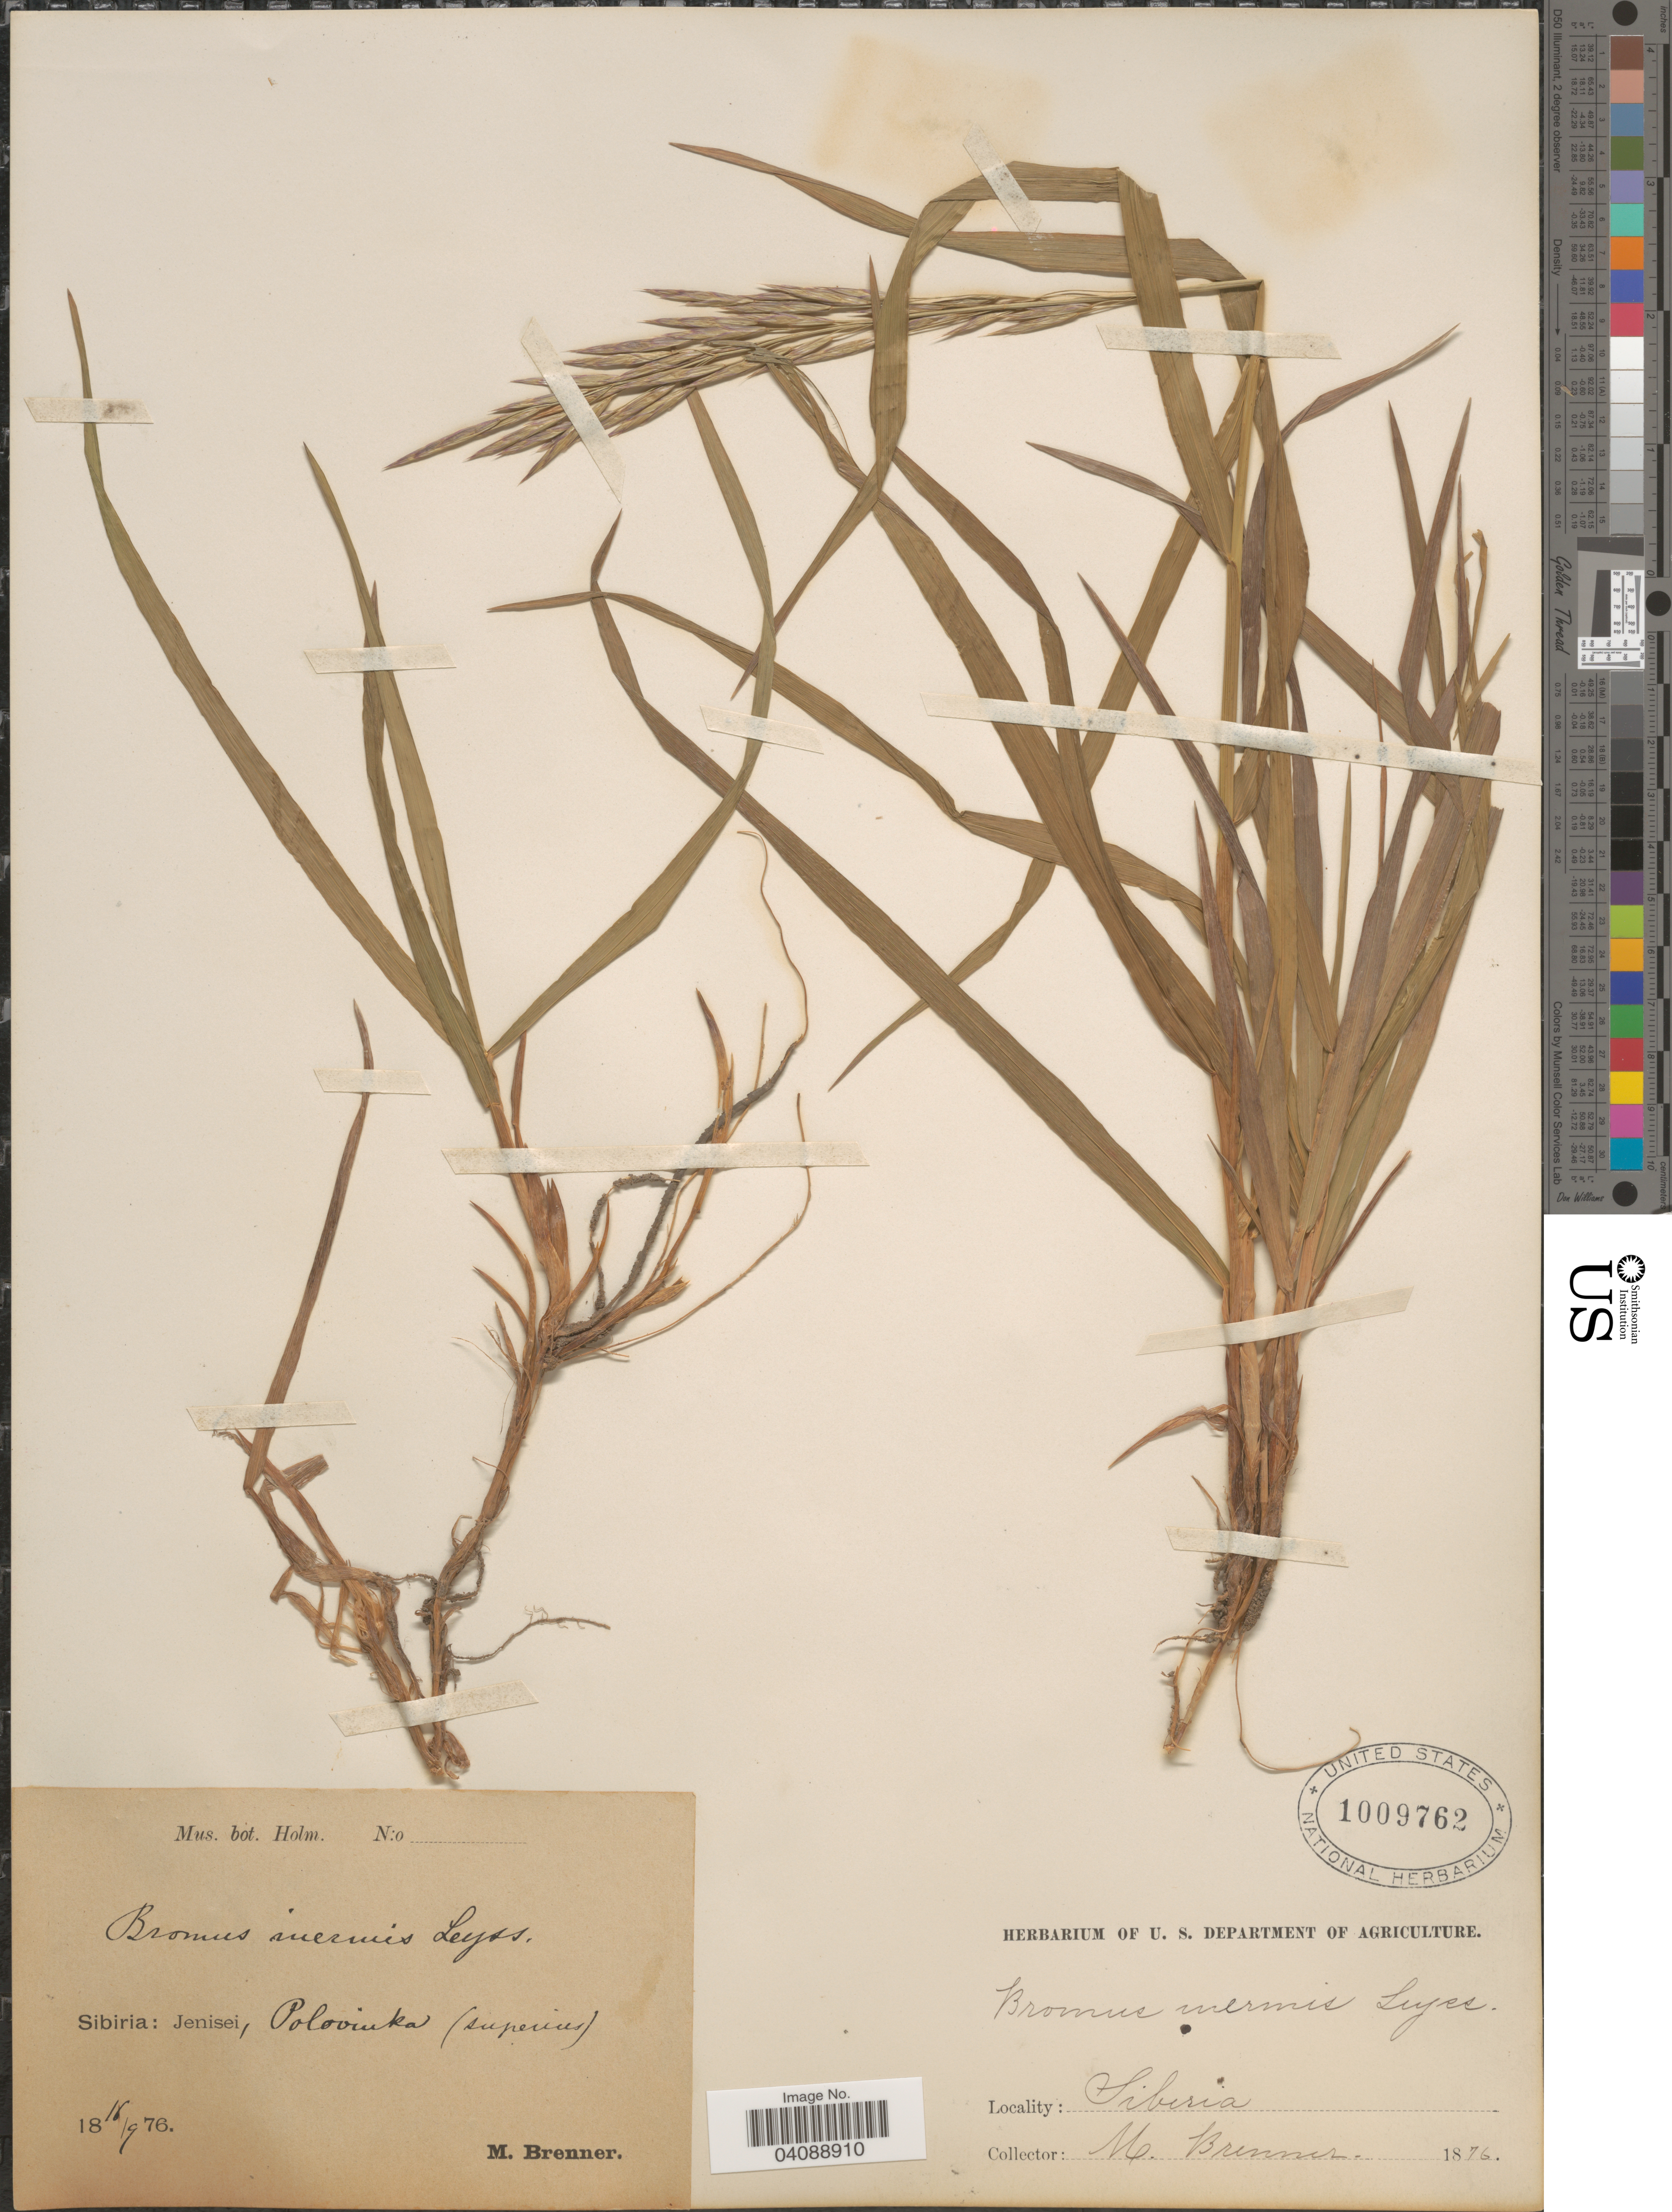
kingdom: Plantae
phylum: Tracheophyta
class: Liliopsida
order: Poales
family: Poaceae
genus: Bromus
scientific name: Bromus inermis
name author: Leyss.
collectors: M. Brenner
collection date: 1876-09-16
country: Russian Federation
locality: Sibiria: Jenisei, Polovinka (superius).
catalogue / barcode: US 1009762